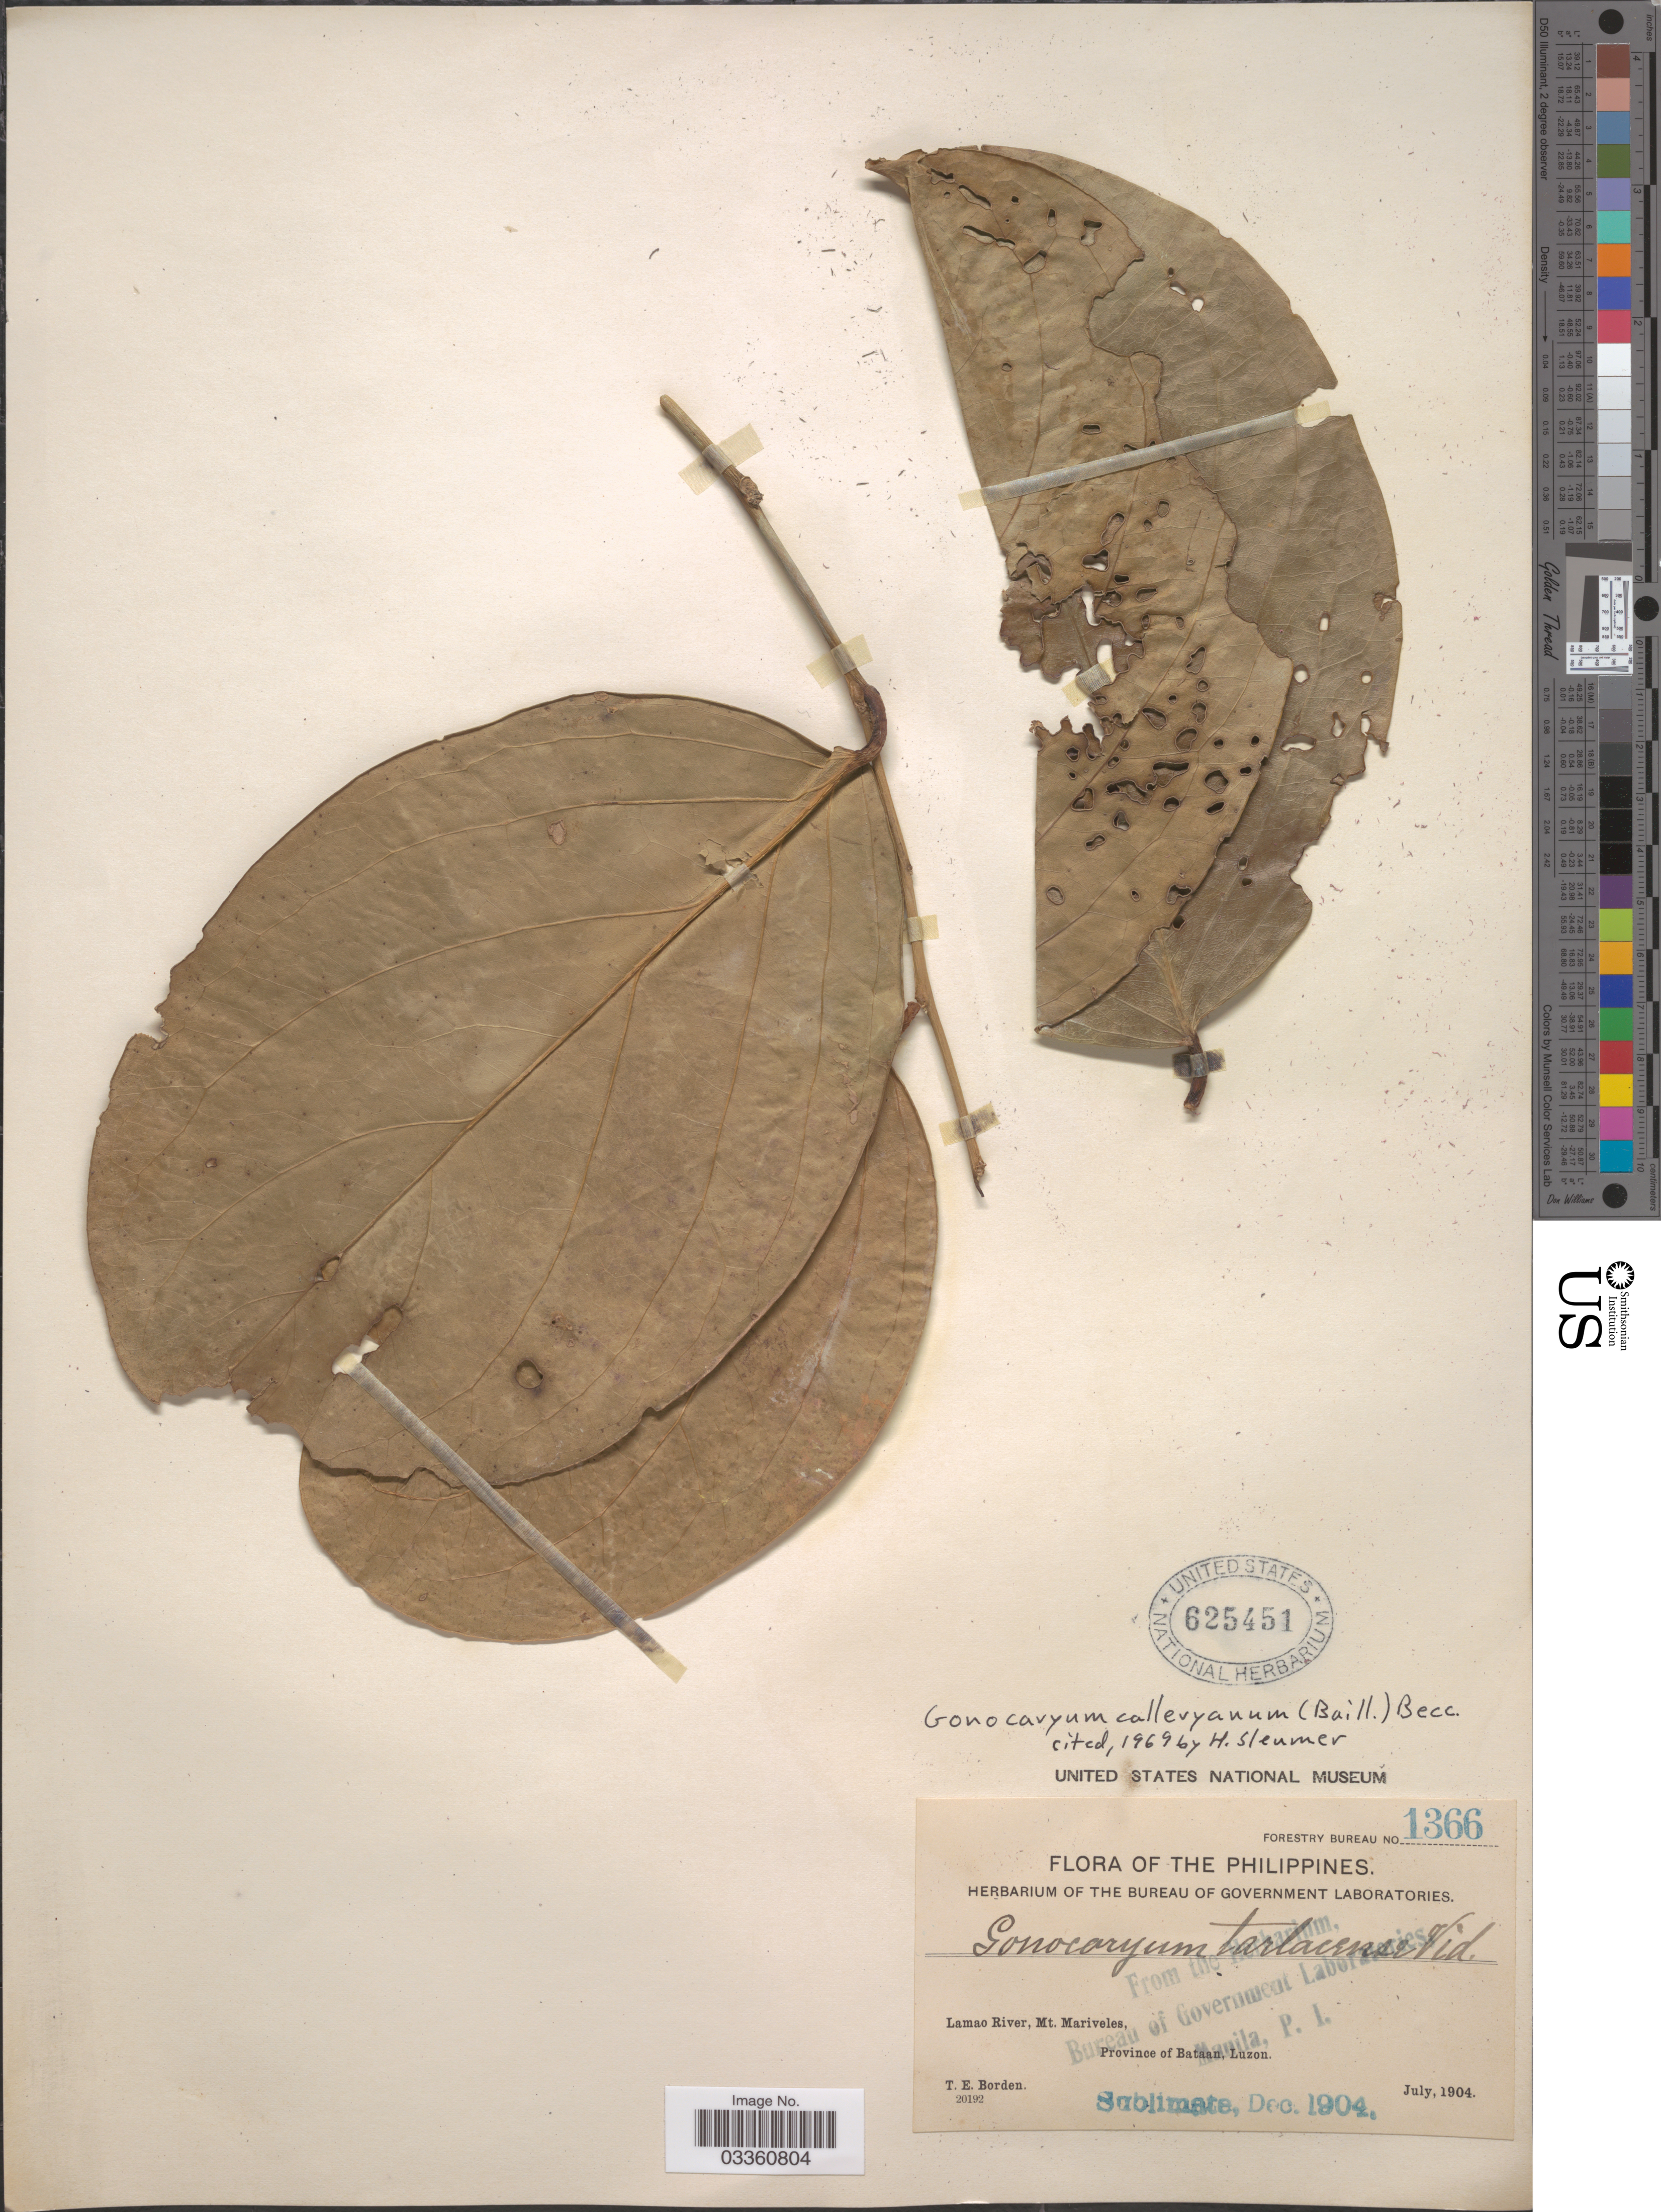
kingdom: Plantae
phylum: Tracheophyta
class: Magnoliopsida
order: Cardiopteridales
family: Cardiopteridaceae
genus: Gonocaryum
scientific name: Gonocaryum calleryanum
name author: (Baill.) Becc.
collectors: T. E. Borden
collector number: Forestry Bureau 1366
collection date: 1904-07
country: Philippines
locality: Lamao River, Mt. Mariveles, Province of Bataan, Luzon.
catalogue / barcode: US 625451